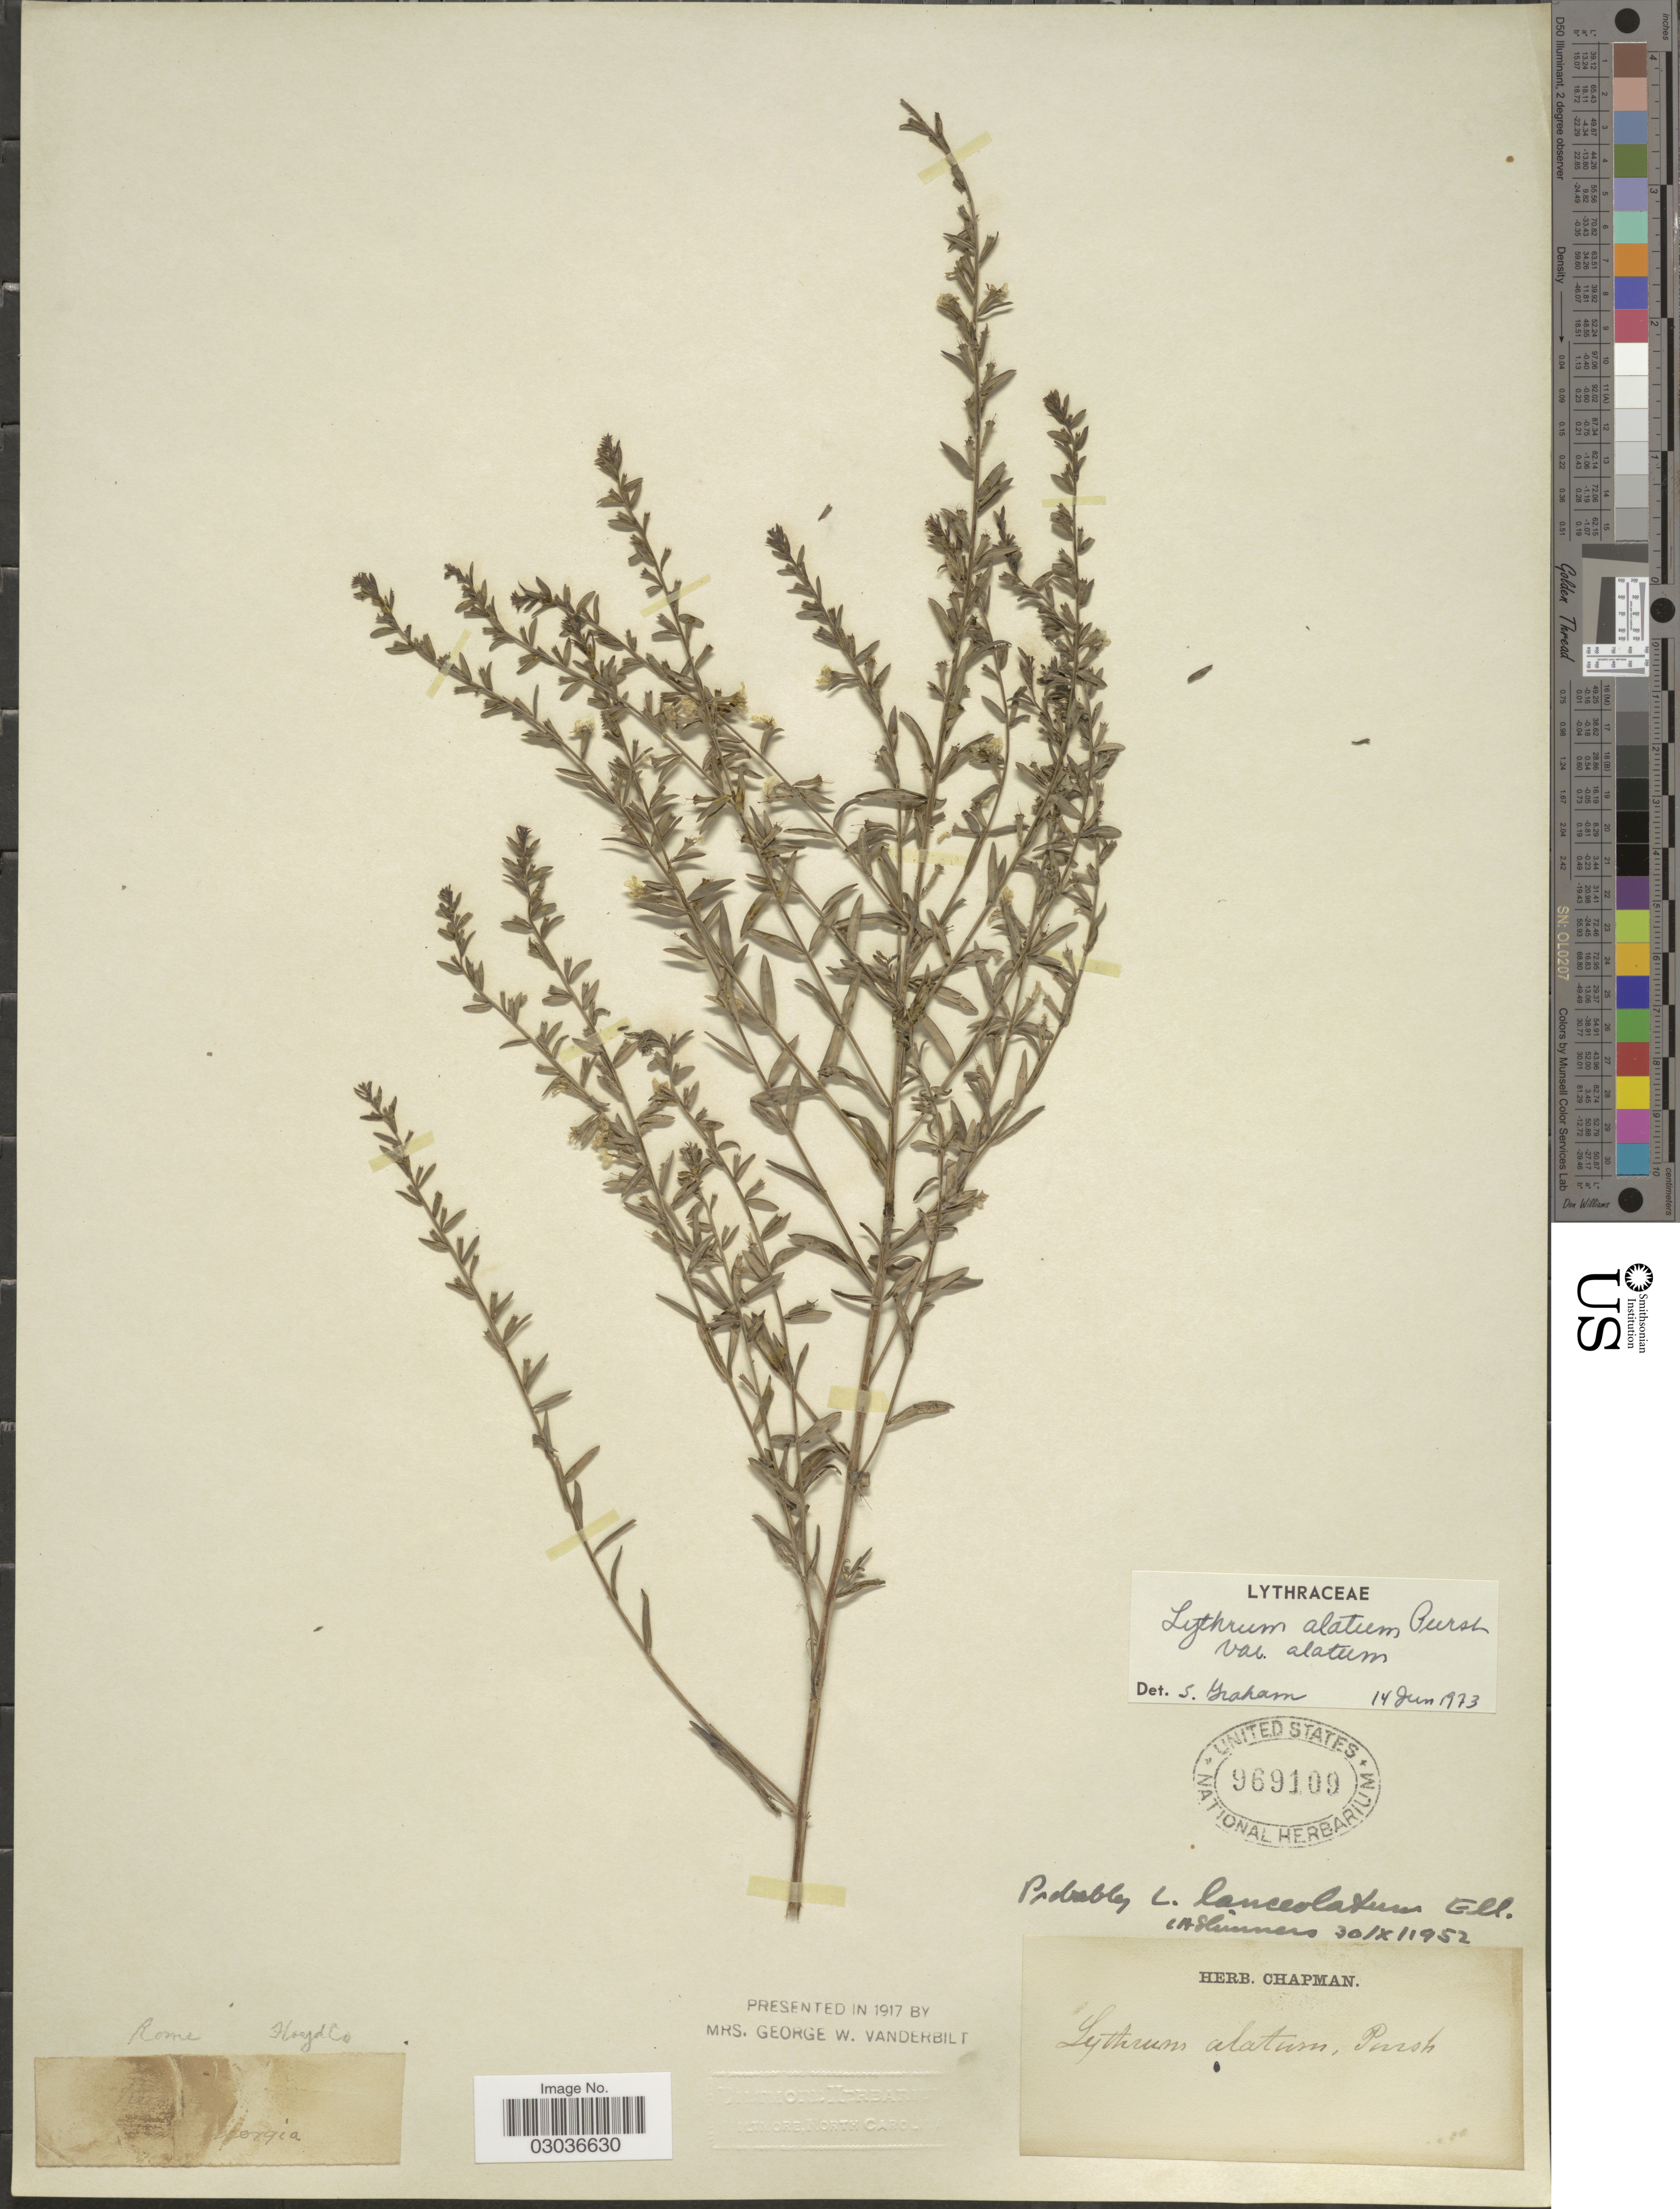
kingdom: Plantae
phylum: Tracheophyta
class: Magnoliopsida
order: Myrtales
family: Lythraceae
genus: Lythrum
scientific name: Lythrum alatum var. alatum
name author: Pursh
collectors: ex herb. Chapman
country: United States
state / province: Georgia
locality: Rome. Floyd Co.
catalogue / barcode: US 969109